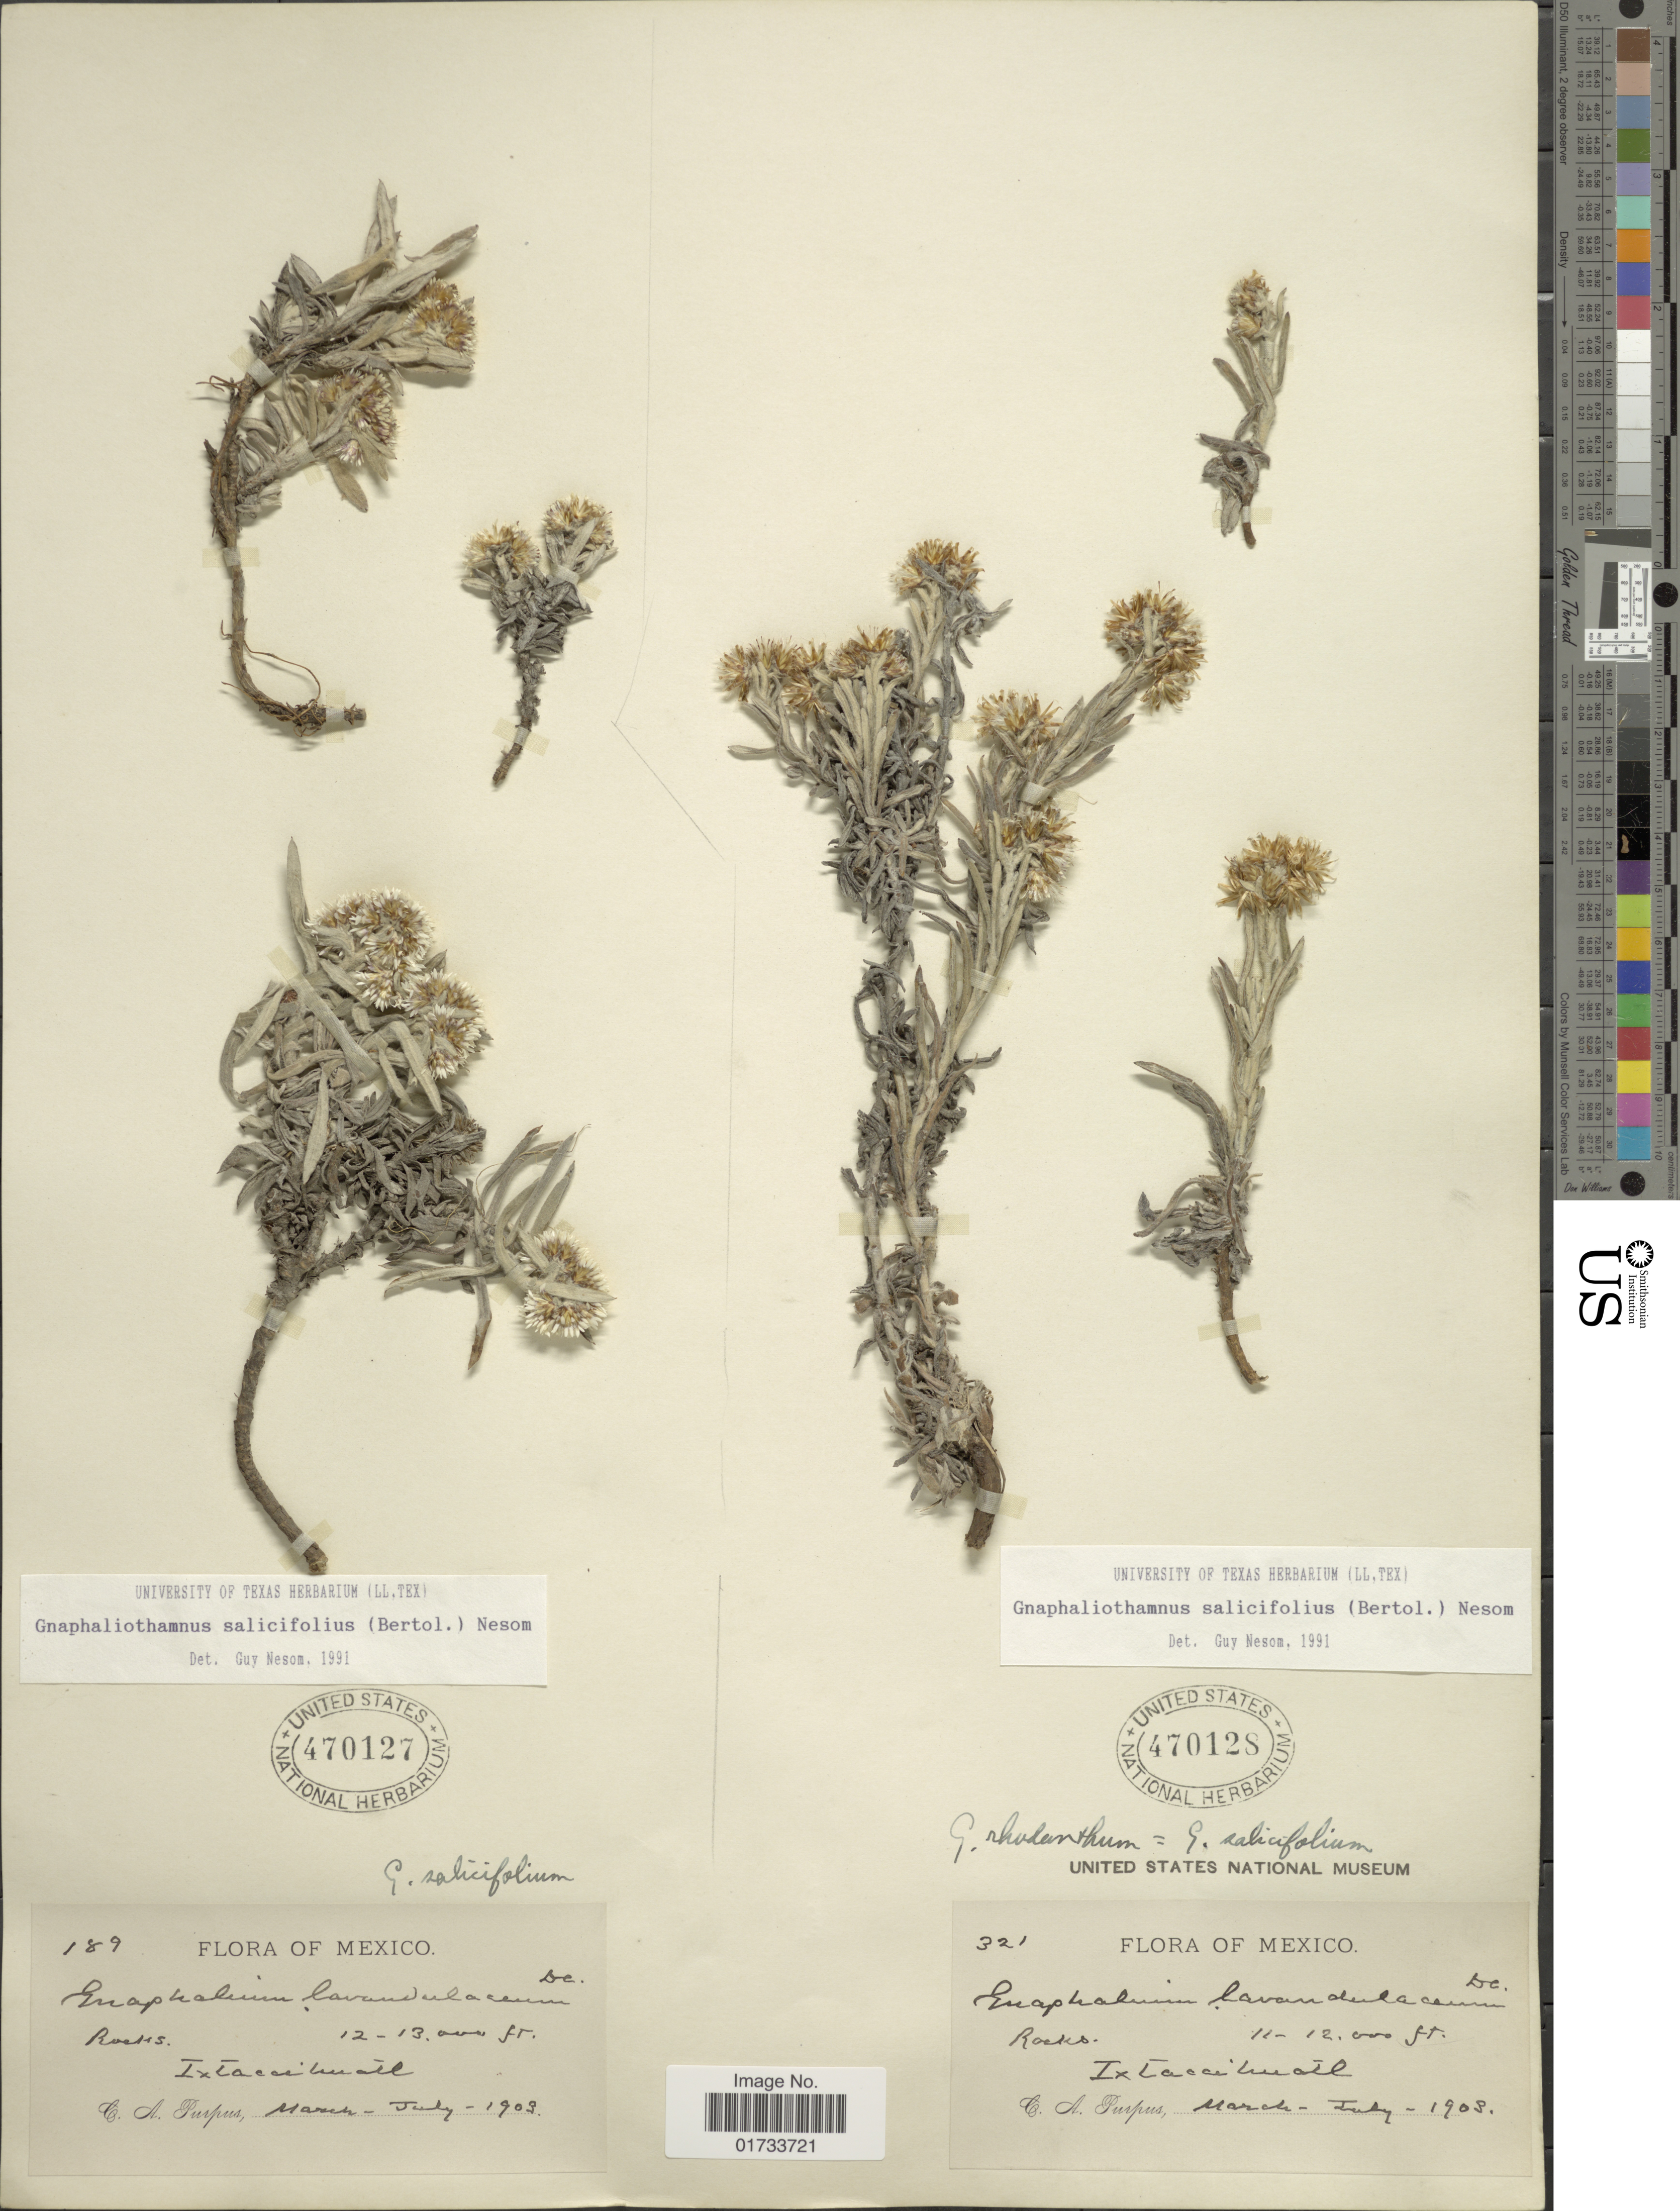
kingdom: Plantae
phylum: Tracheophyta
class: Magnoliopsida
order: Asterales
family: Asteraceae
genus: Chionolaena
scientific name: Chionolaena salicifolia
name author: (Bertol.) G.L. Nesom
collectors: C. A. Purpus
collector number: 189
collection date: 1903-03/1903-07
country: Mexico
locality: Ixtaccihuatl, rocks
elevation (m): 3658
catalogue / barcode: US 470127